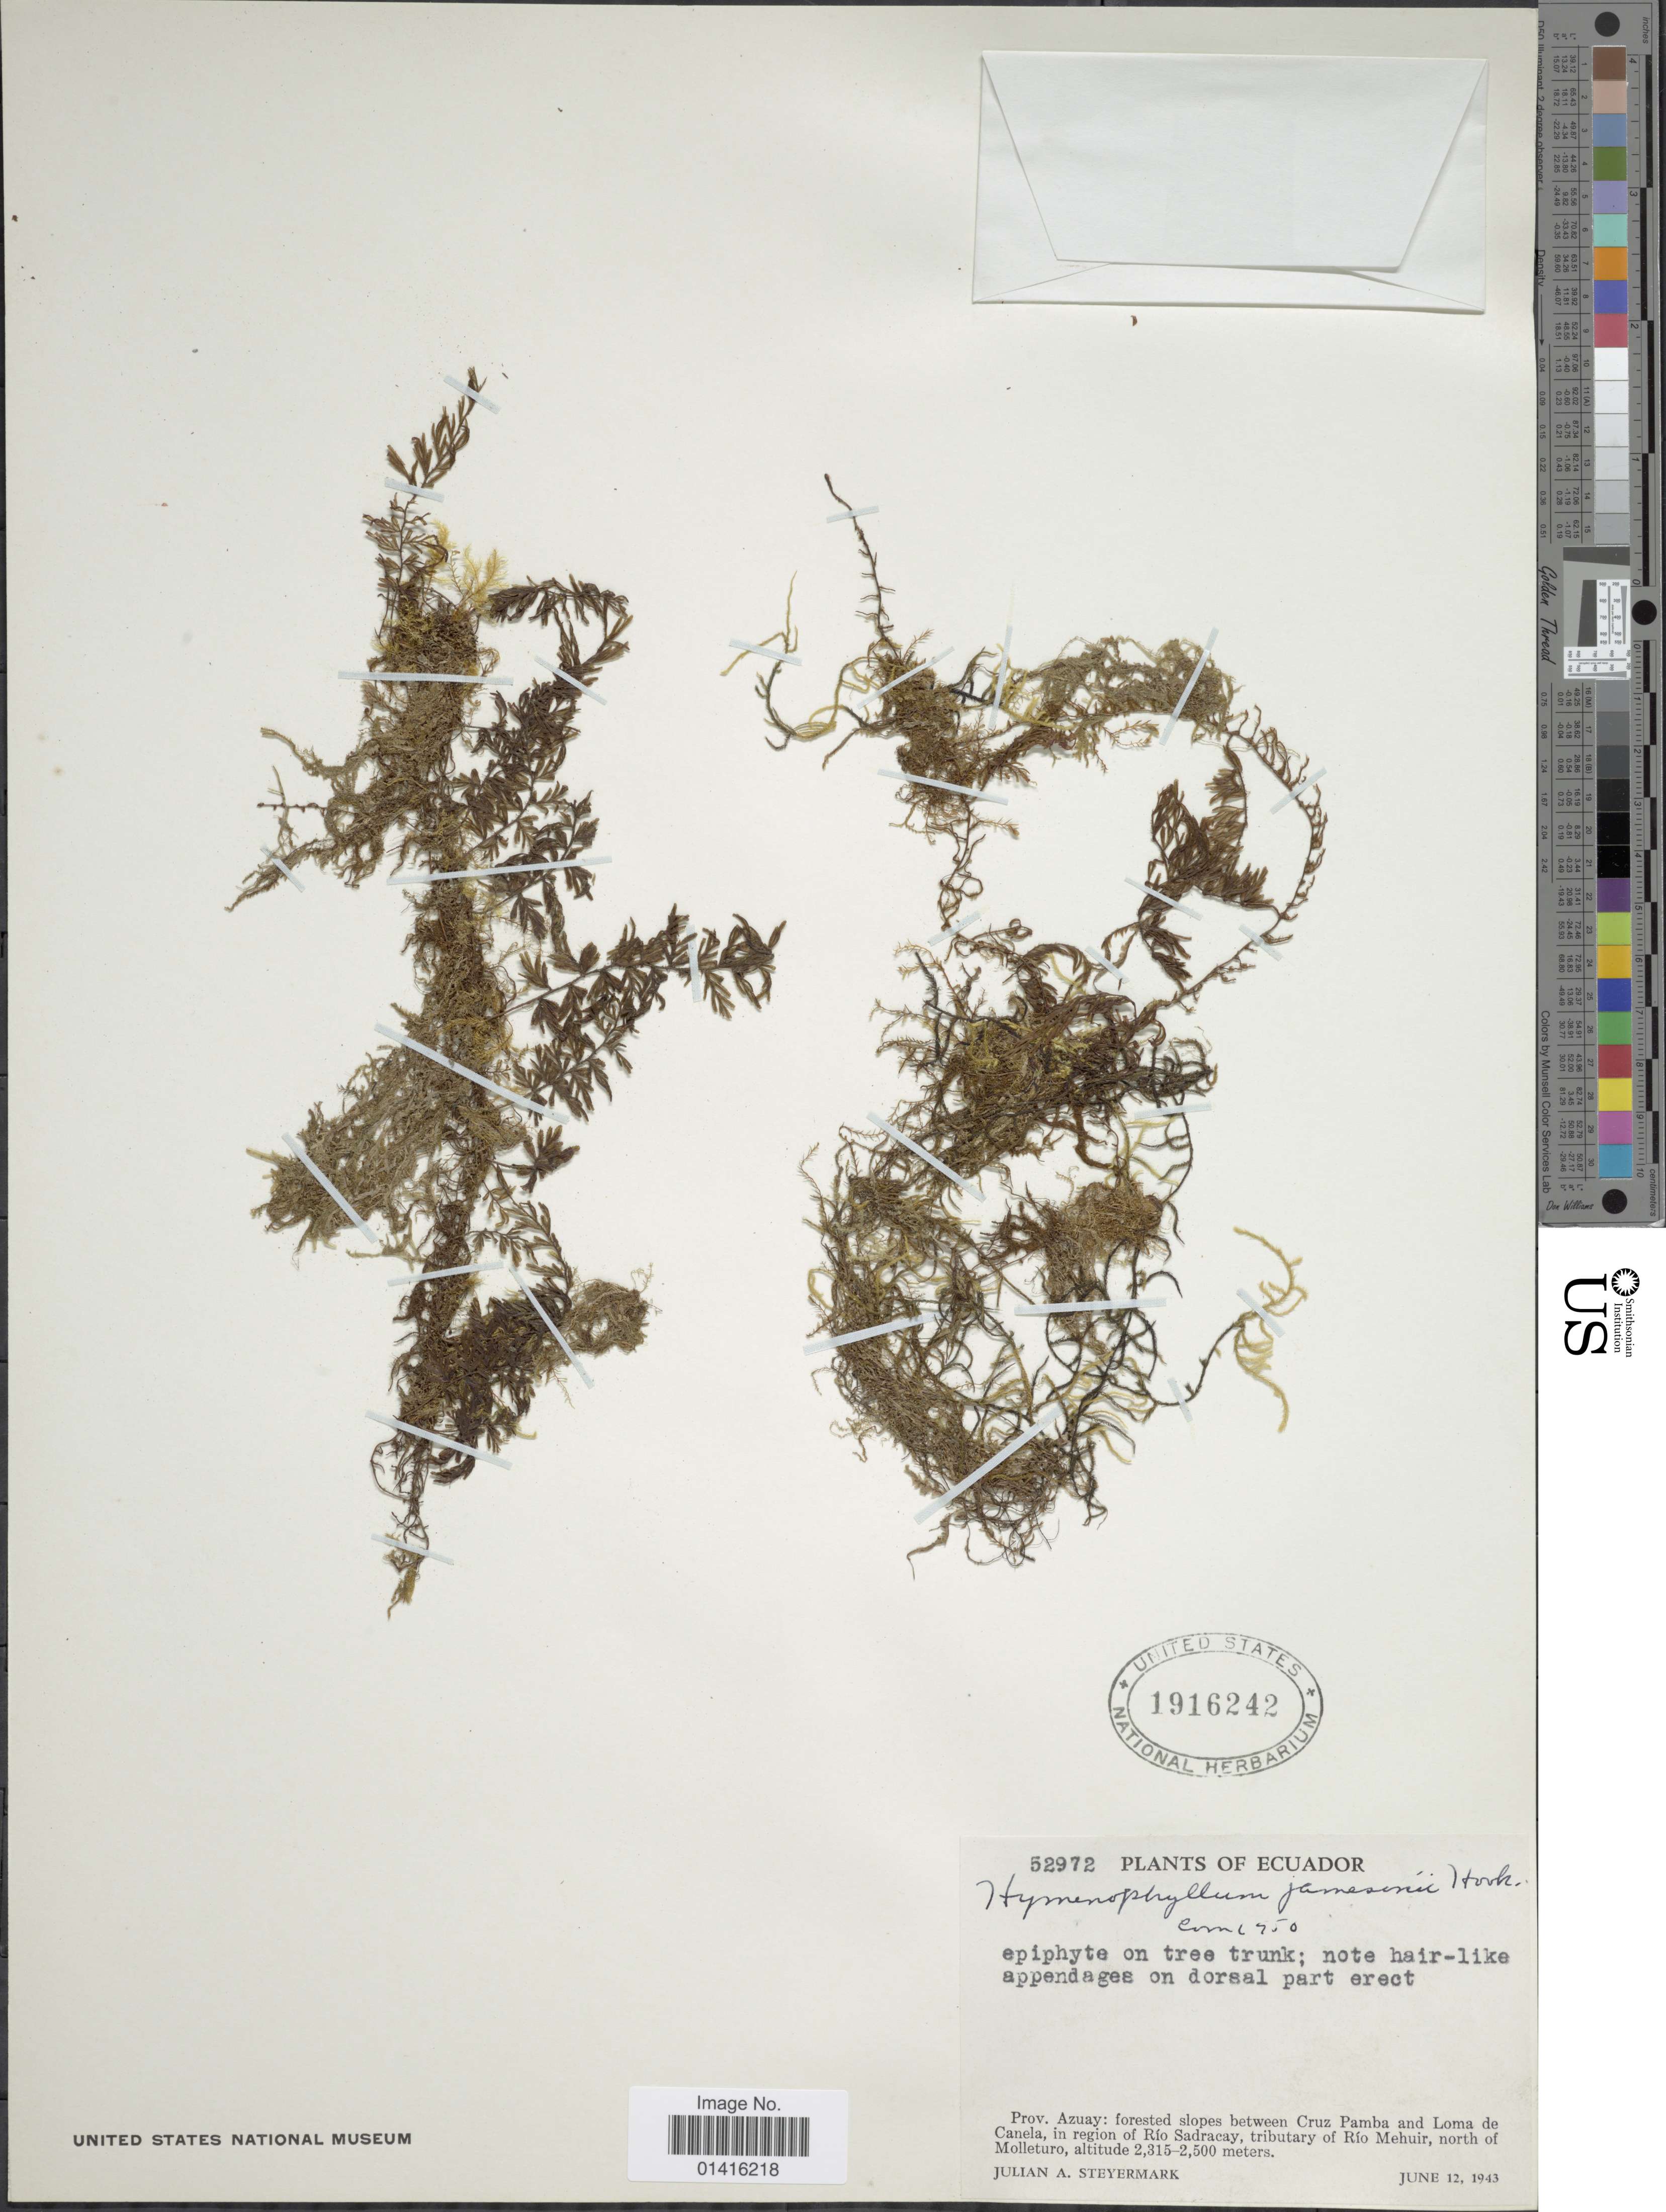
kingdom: Plantae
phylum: Tracheophyta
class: Polypodiopsida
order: Hymenophyllales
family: Hymenophyllaceae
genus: Hymenophyllum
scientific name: Hymenophyllum jamesonii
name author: Hook.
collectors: J. Steyermark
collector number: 52972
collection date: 1943-06-12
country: Ecuador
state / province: Azuay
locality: Forested slopes between Cruz Pamba and Loma de Canela, in region of Río Sadracay, tributary of Río Mehuir, north of Molleturo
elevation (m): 2315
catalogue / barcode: US 1916242